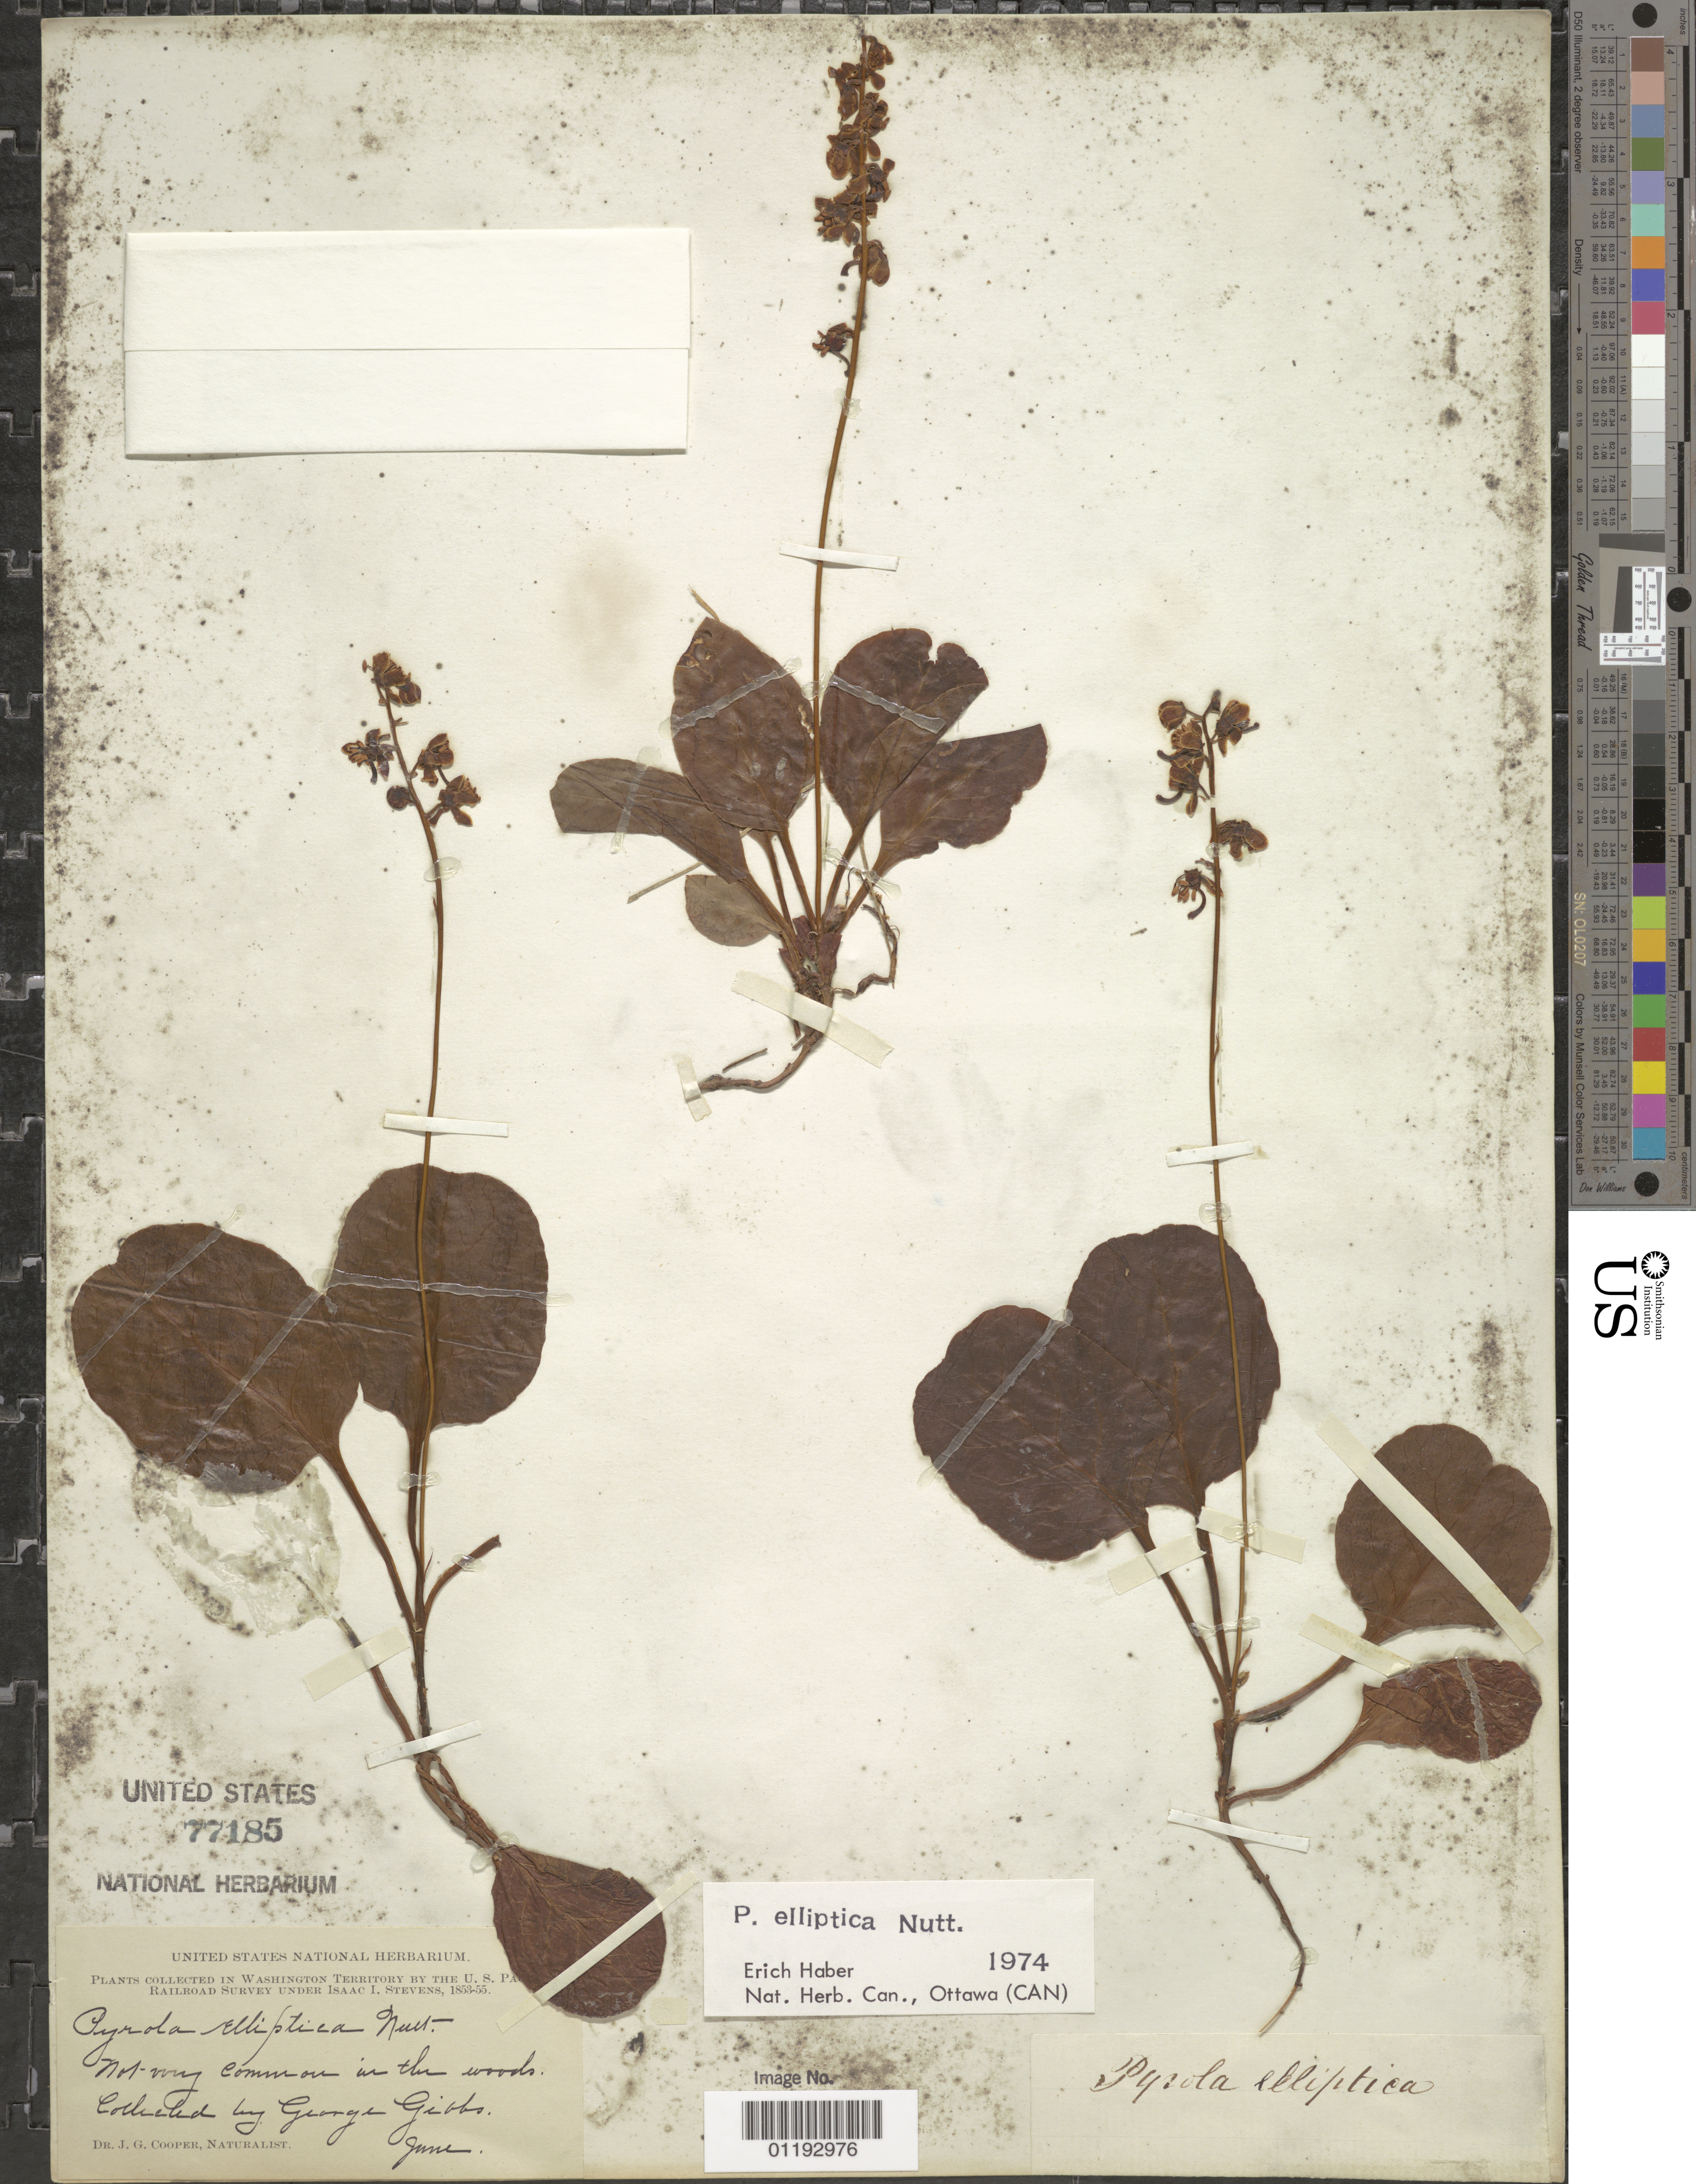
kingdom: Plantae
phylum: Tracheophyta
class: Magnoliopsida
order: Ericales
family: Ericaceae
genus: Pyrola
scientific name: Pyrola elliptica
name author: Nutt.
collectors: G. Gibbs & J. G. Cooper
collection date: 1853-06/1855-06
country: United States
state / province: Washington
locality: Washington Territory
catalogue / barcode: US 77185